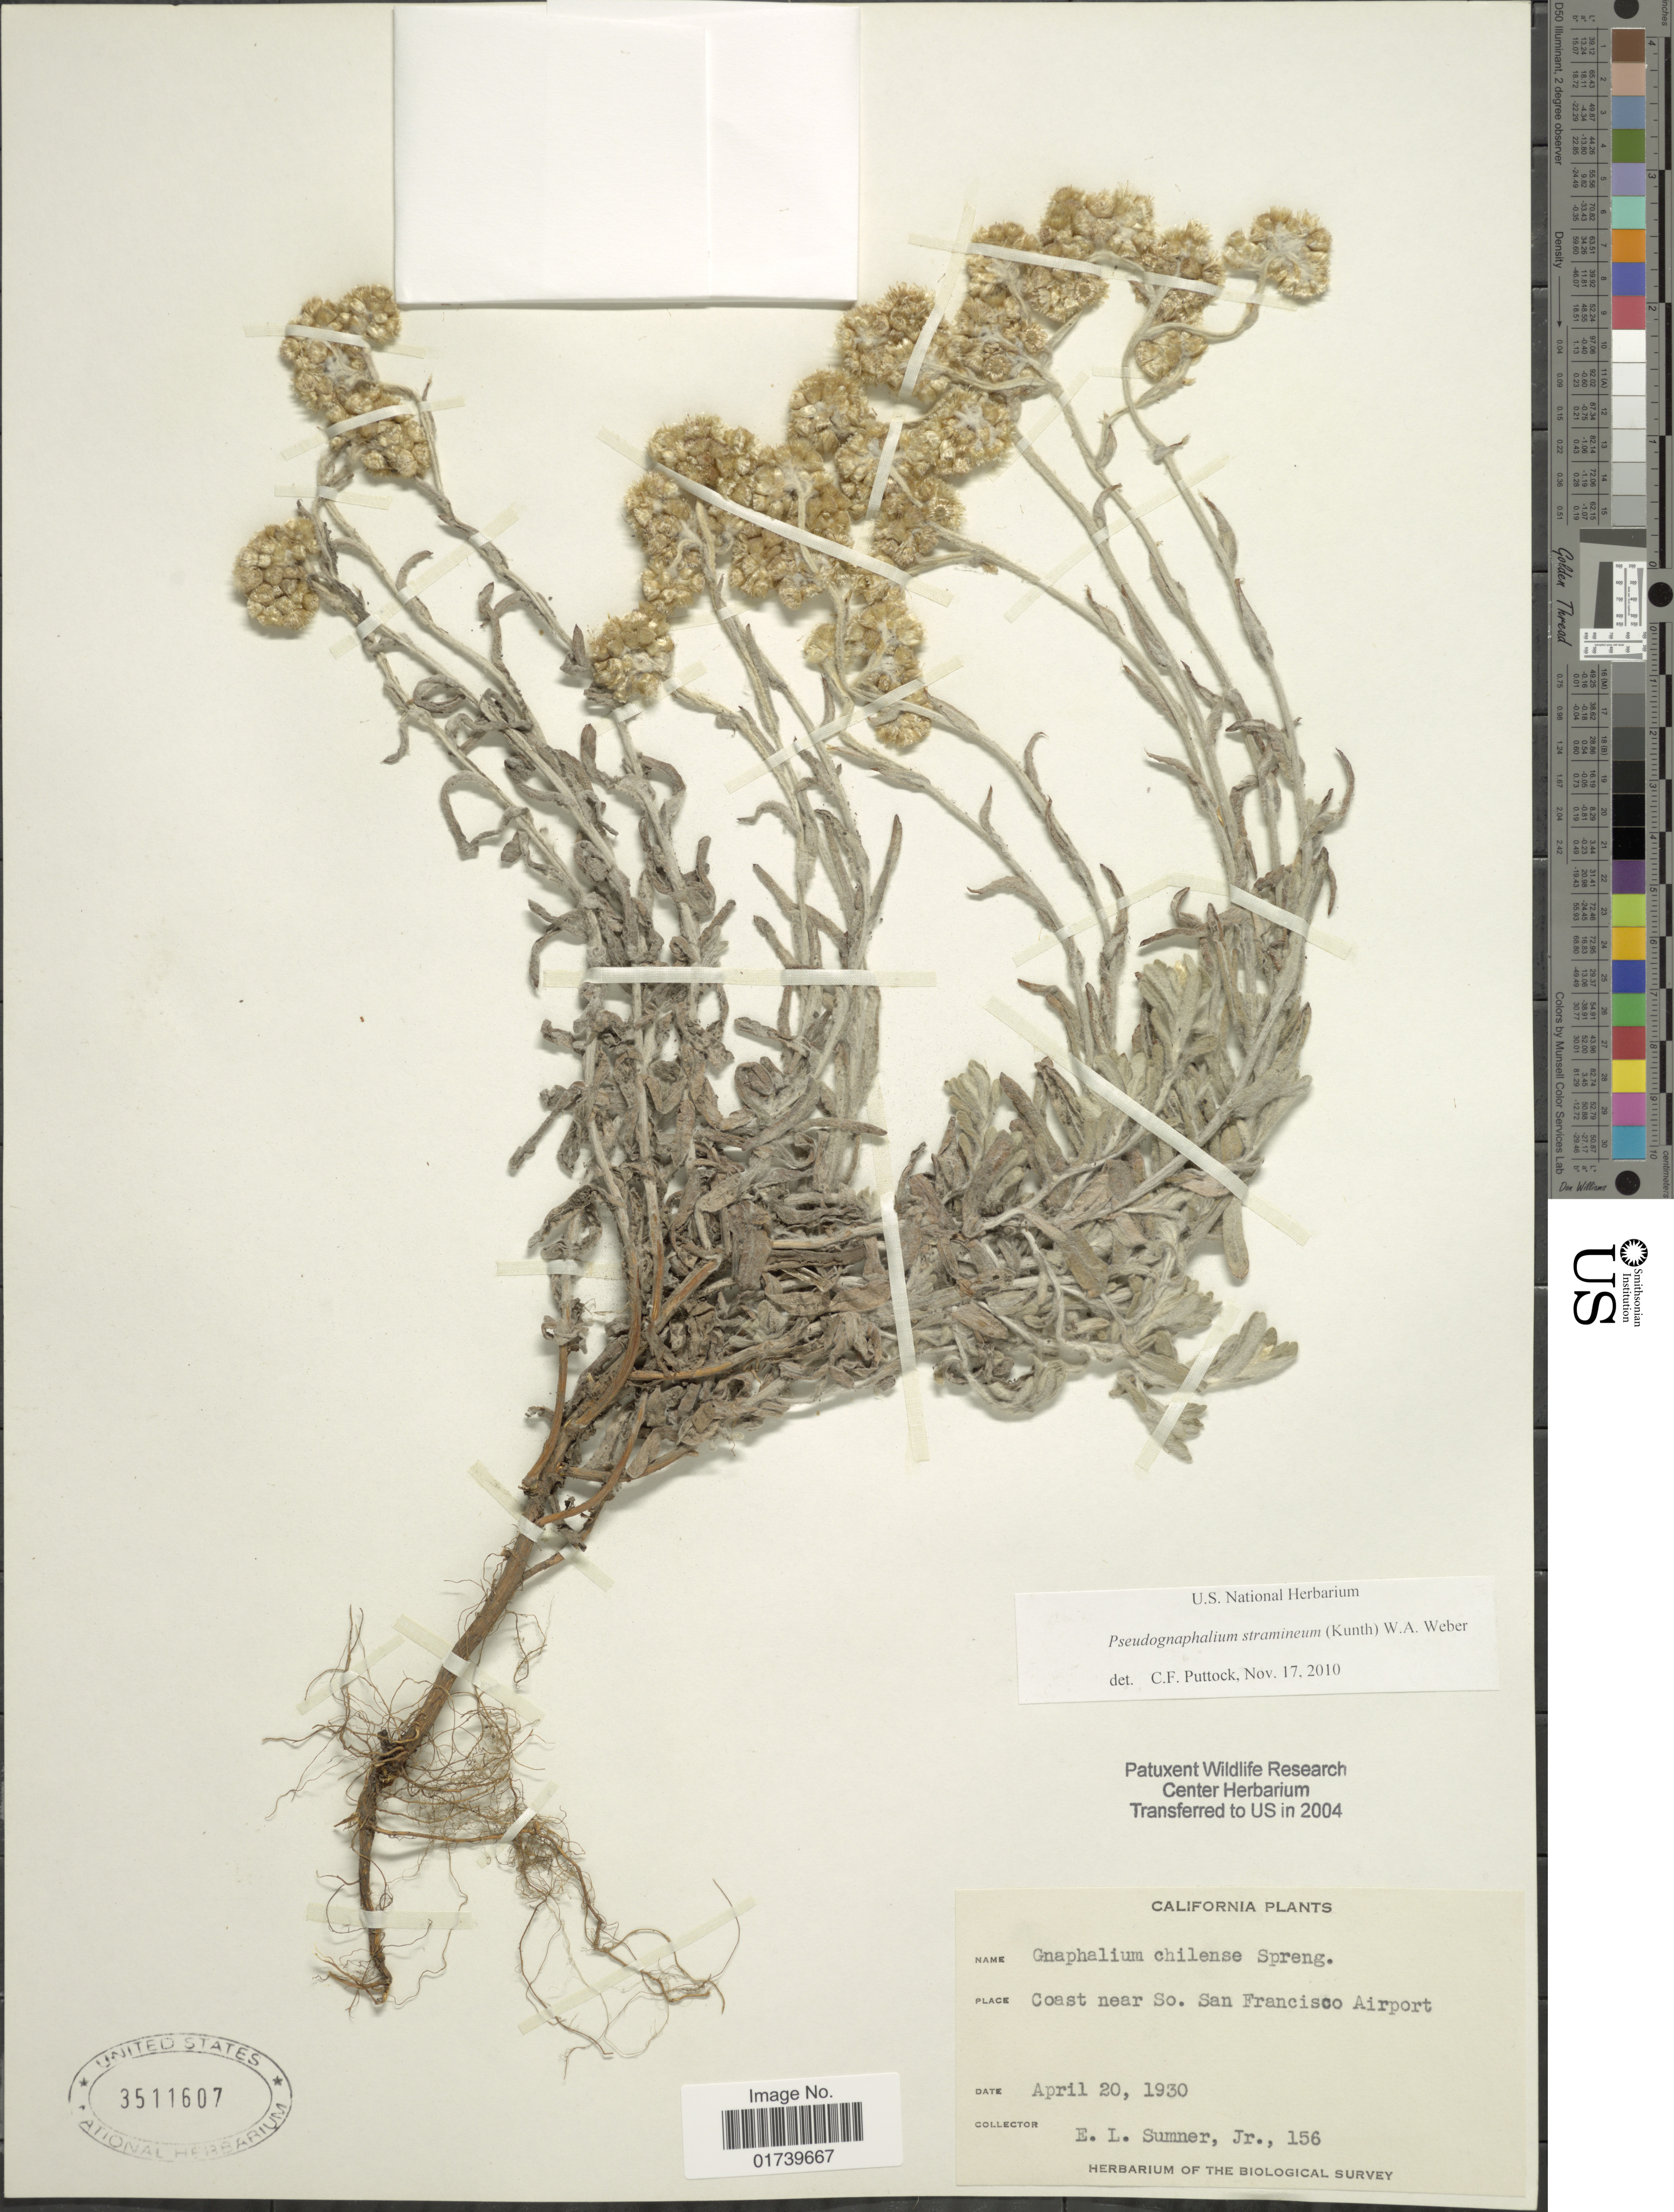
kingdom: Plantae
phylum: Tracheophyta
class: Magnoliopsida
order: Asterales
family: Asteraceae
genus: Pseudognaphalium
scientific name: Pseudognaphalium stramineum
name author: (Kunth) Anderb.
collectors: E. Sumner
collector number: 156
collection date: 1930-04-20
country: United States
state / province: California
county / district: San Francisco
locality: Coast near So. San Francisco Airport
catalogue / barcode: US 3511607